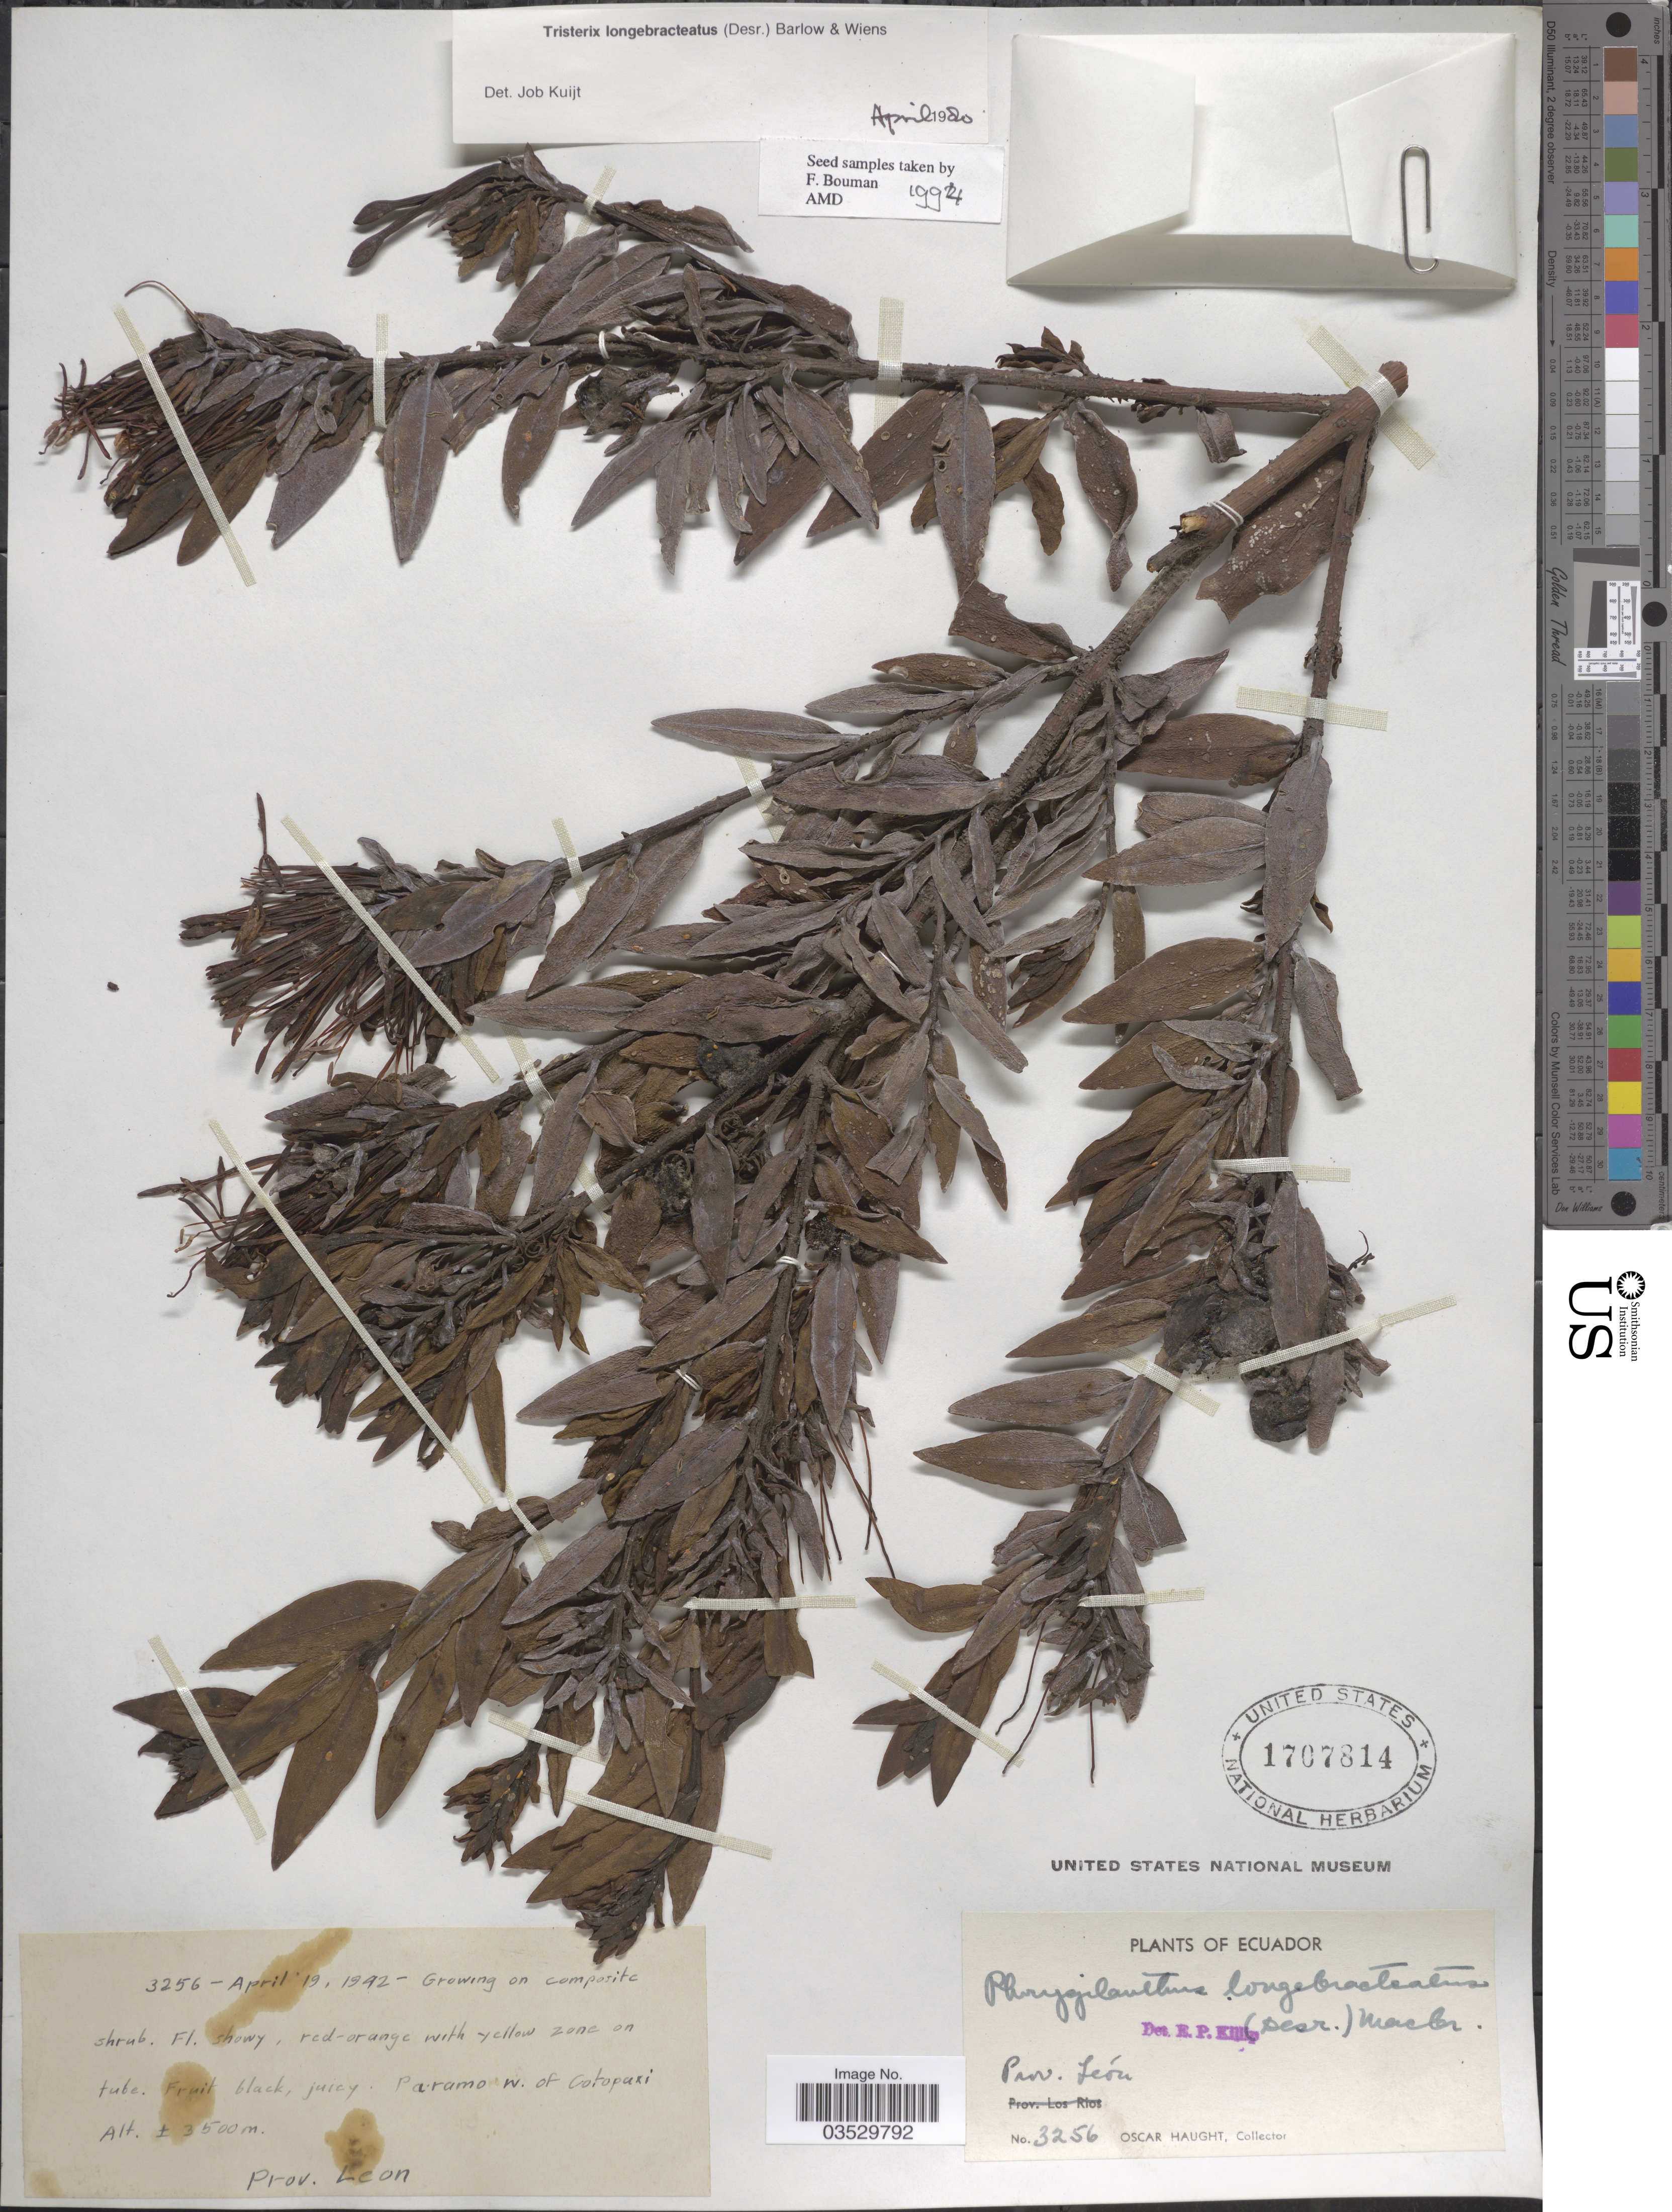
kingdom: Plantae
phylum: Tracheophyta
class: Magnoliopsida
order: Santalales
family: Loranthaceae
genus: Tristerix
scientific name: Tristerix longebracteatus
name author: (Desr.) Bart. & Wiens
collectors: O. Haught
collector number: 3256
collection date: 1942-04-19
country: Ecuador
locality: Prov. León. Paramo w. of Cotopaxi.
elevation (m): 3500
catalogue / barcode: US 1707814